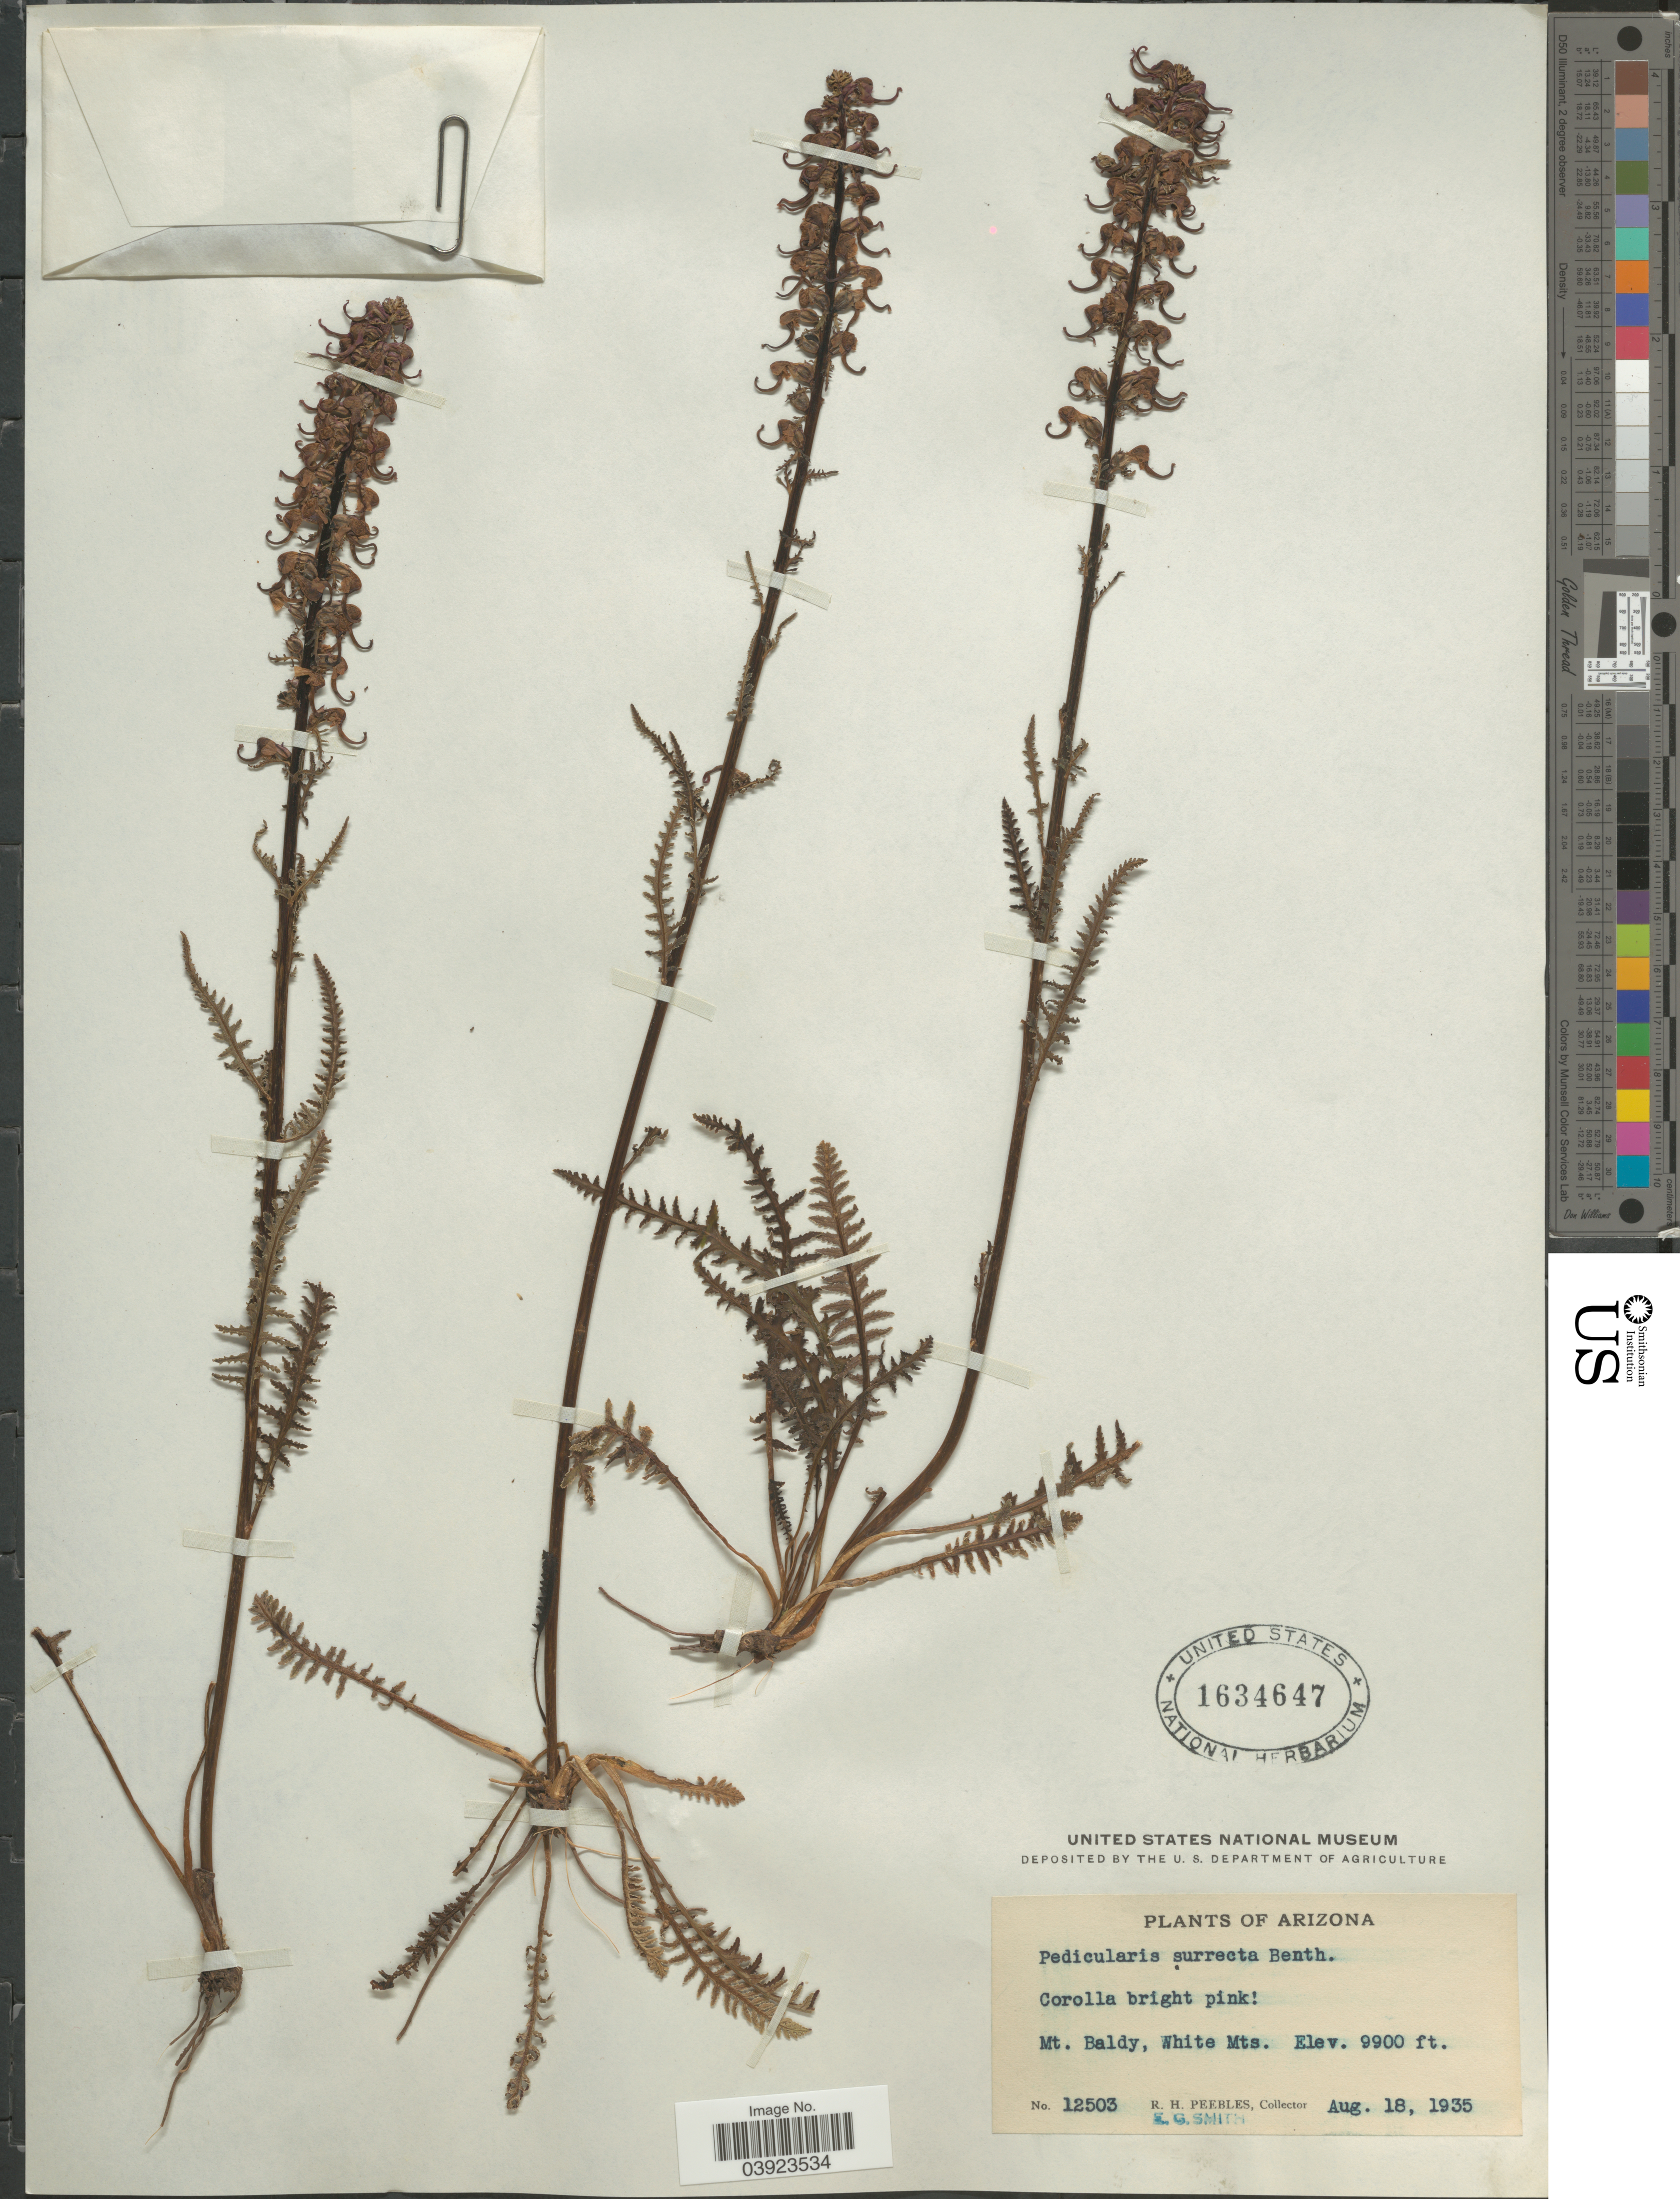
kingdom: Plantae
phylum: Tracheophyta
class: Magnoliopsida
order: Lamiales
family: Orobanchaceae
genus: Pedicularis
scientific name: Pedicularis surrecta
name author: Benth.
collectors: R. H. Peebles & E. G. Smith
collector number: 12503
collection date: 1935-08-18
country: United States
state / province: Arizona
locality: Mt. Baldy, White Mts.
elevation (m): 3018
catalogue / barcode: US 1634647